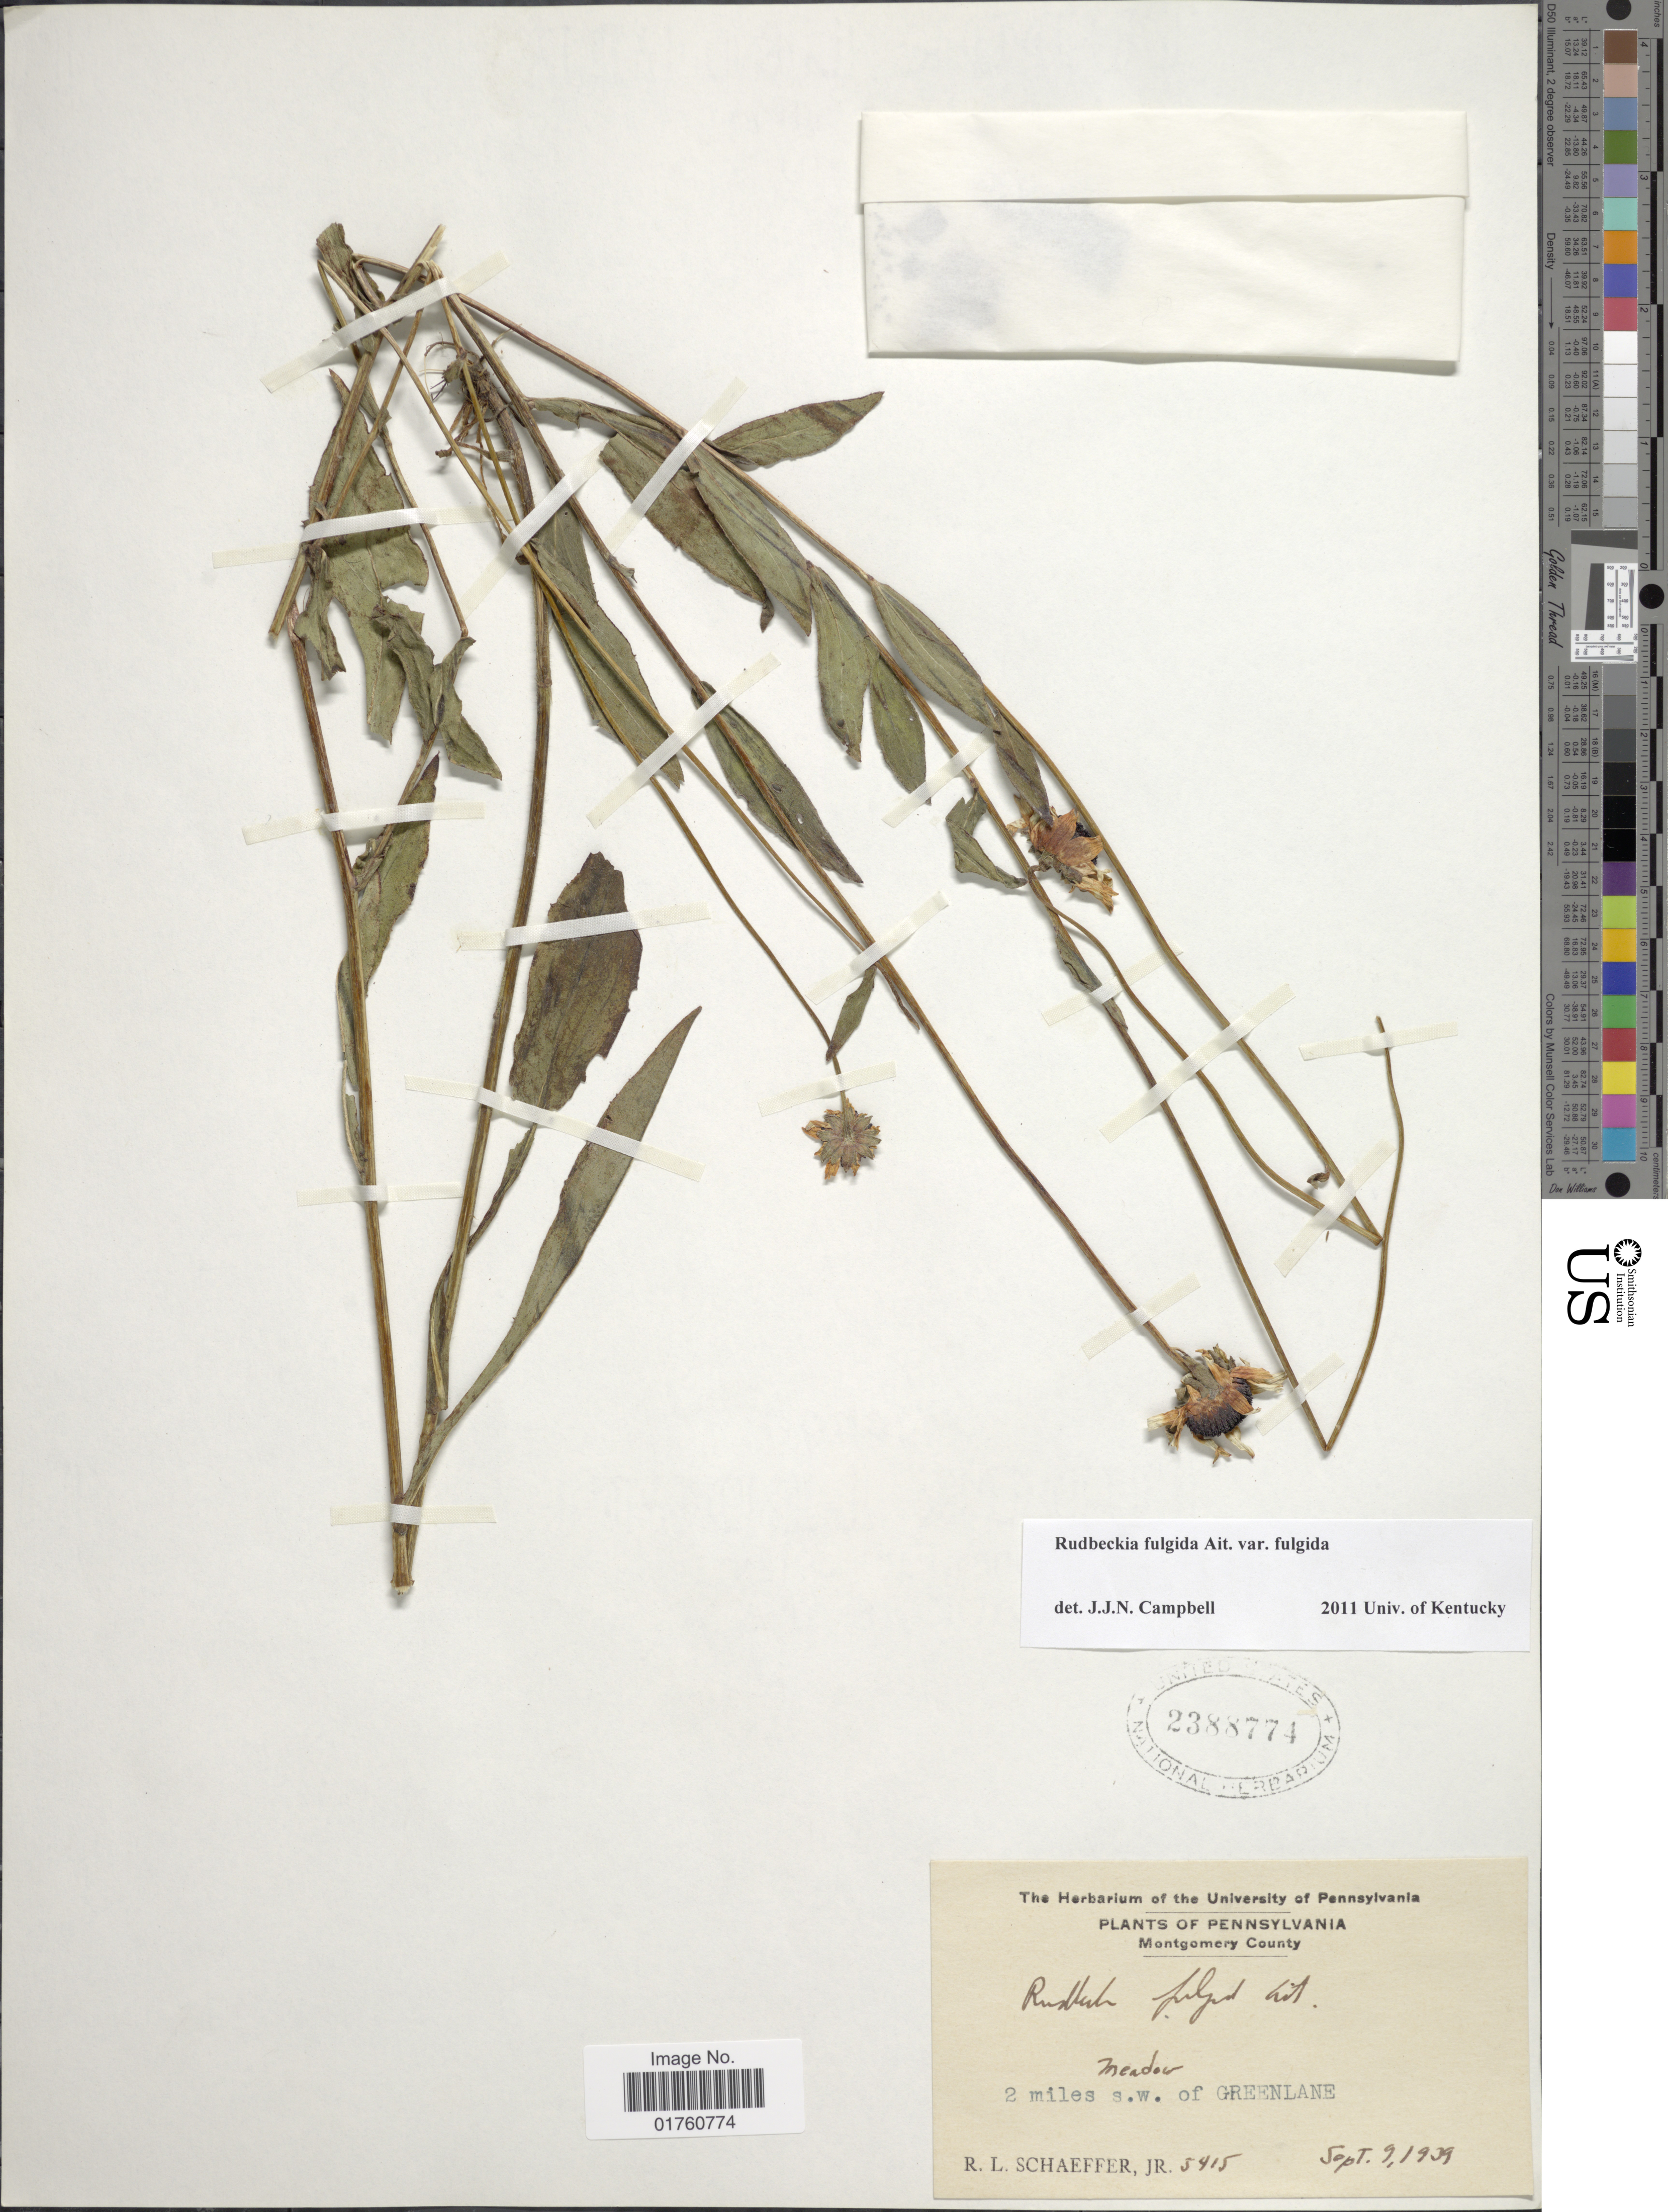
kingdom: Plantae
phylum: Tracheophyta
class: Magnoliopsida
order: Asterales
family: Asteraceae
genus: Rudbeckia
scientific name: Rudbeckia fulgida var. fulgida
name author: Aiton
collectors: R. L. Schaeffer Jr.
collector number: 5415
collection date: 1939-09-09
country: United States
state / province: Pennsylvania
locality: Montgomery County, Meadow, 2 miles s.w. of Greenlane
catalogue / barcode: US 2388774